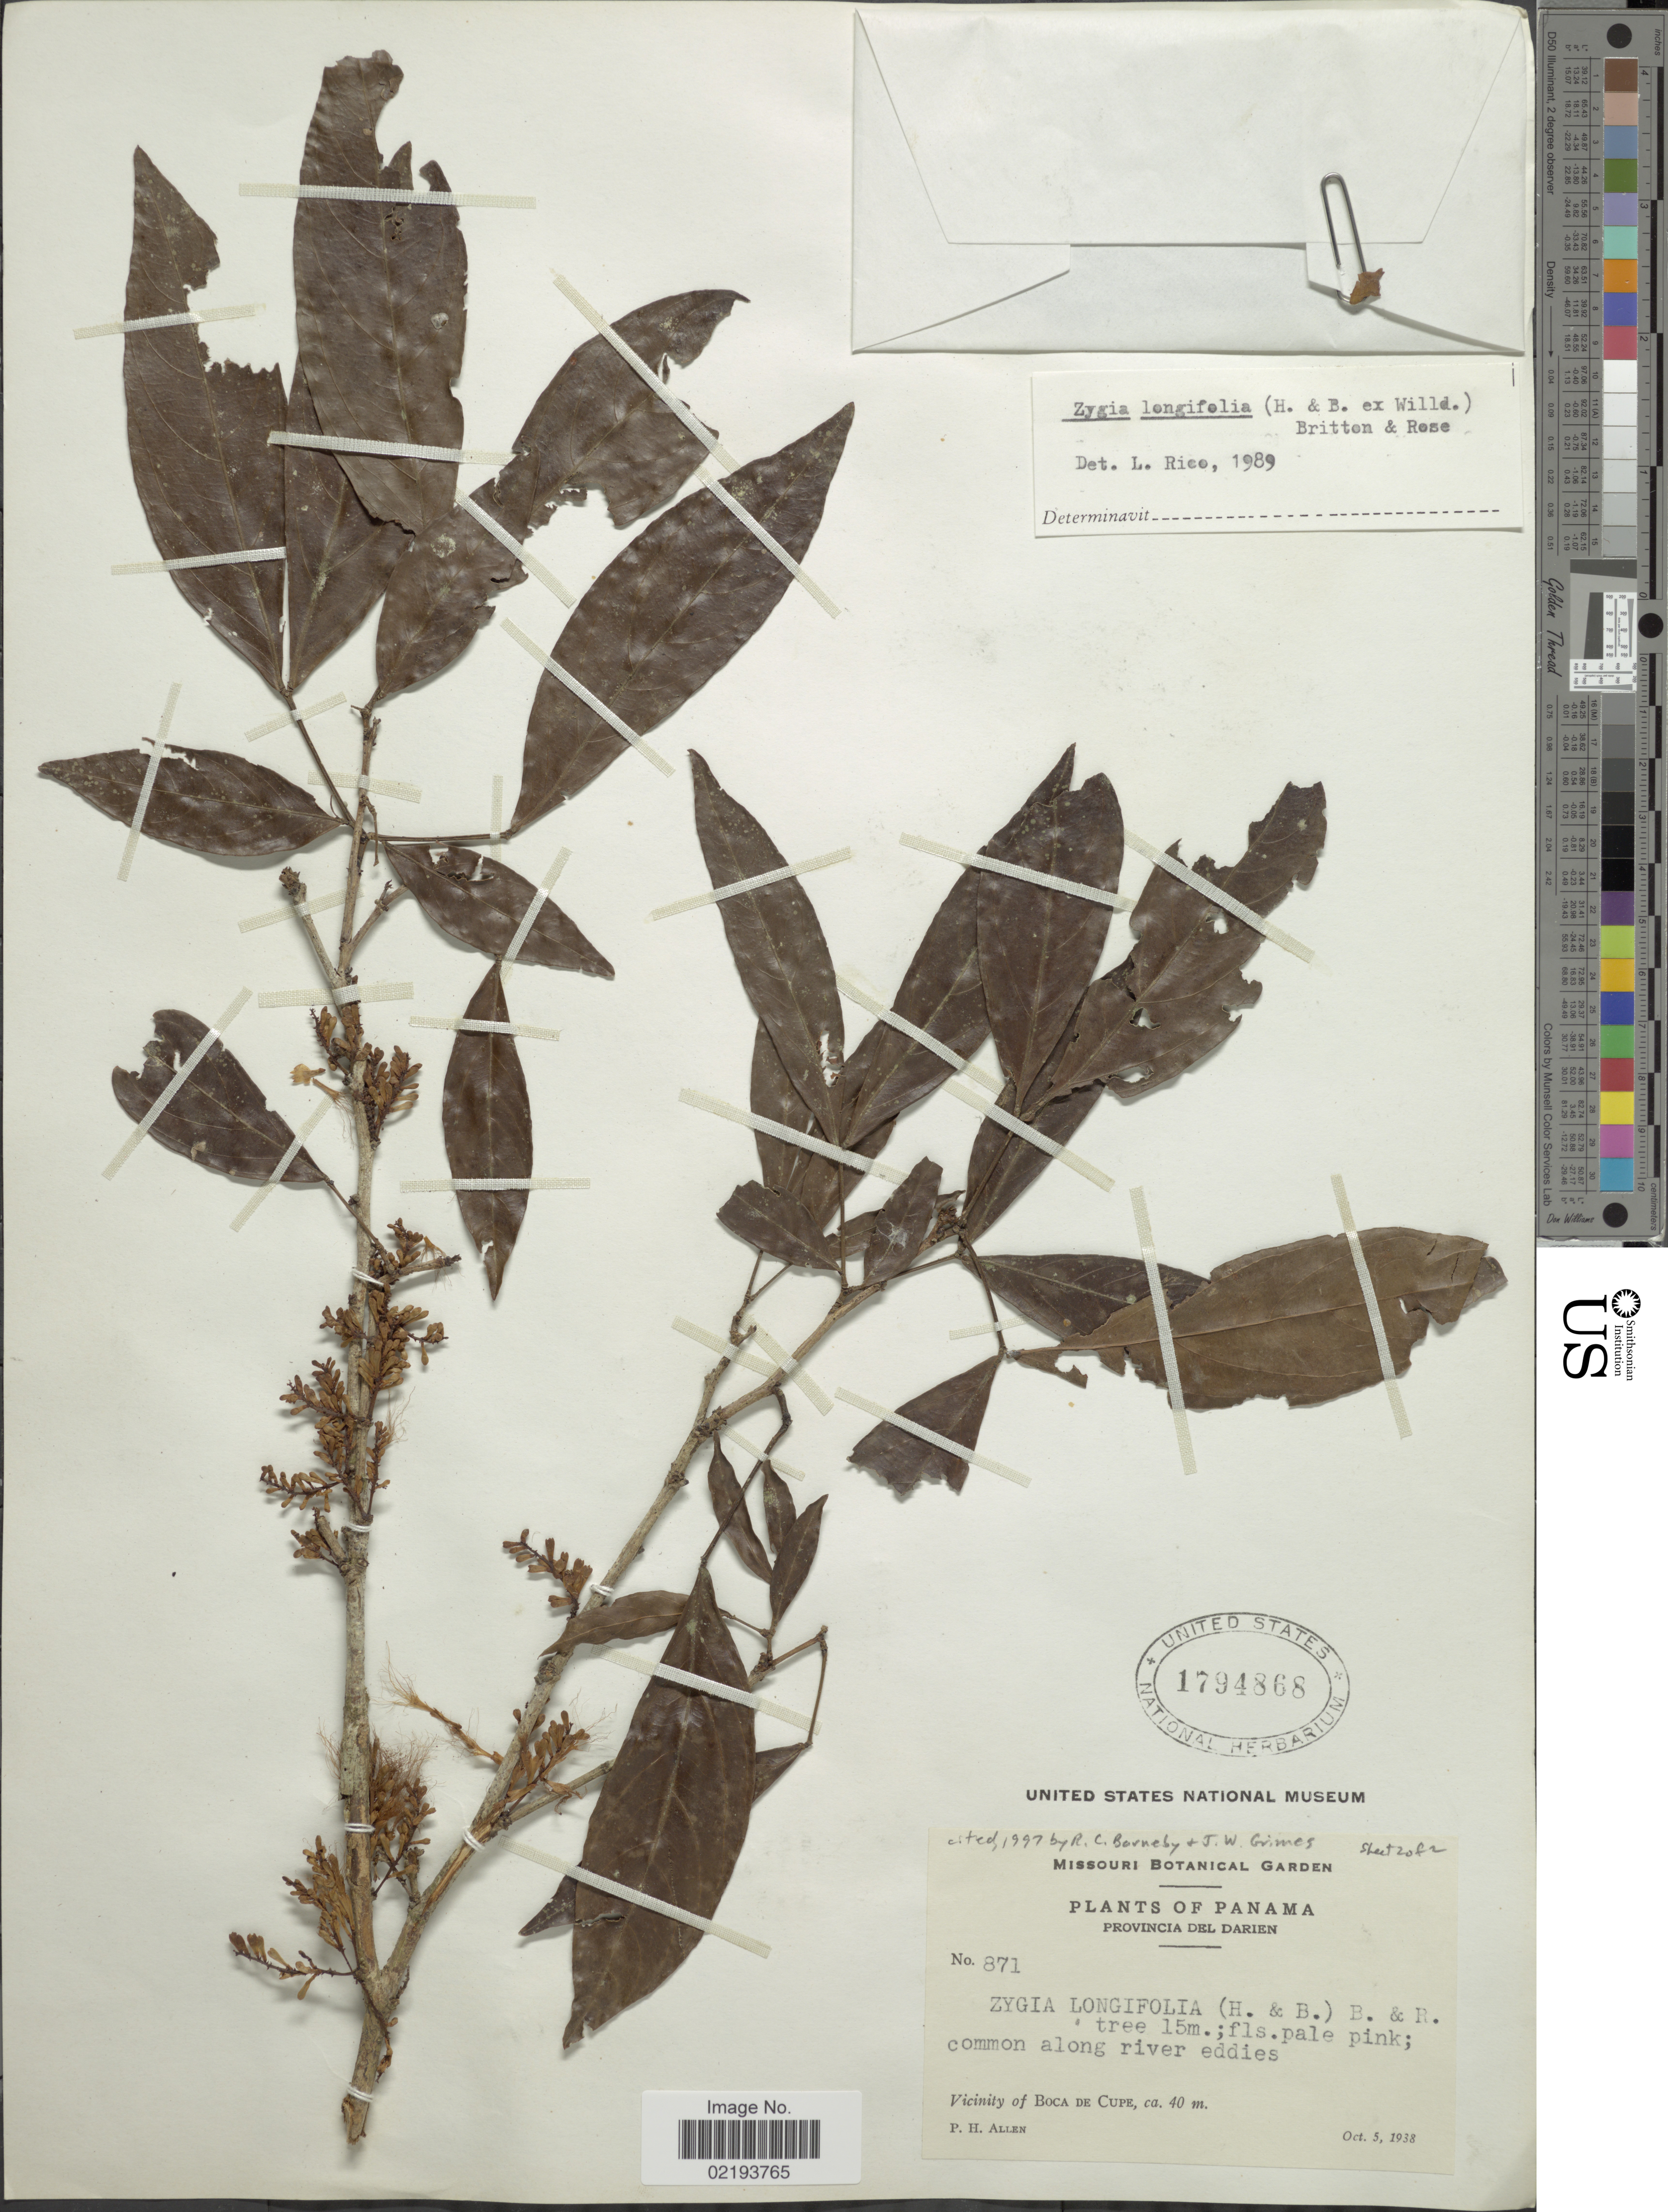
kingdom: Plantae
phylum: Tracheophyta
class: Magnoliopsida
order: Fabales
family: Fabaceae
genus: Zygia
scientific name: Zygia longifolia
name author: (Willd.) Britton & Rose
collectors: P. H. Allen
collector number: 871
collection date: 1938-10-05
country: Panama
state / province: Darién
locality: Common along river eddies, Vicinity of Boca de Cupe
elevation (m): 40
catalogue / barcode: US 1794868